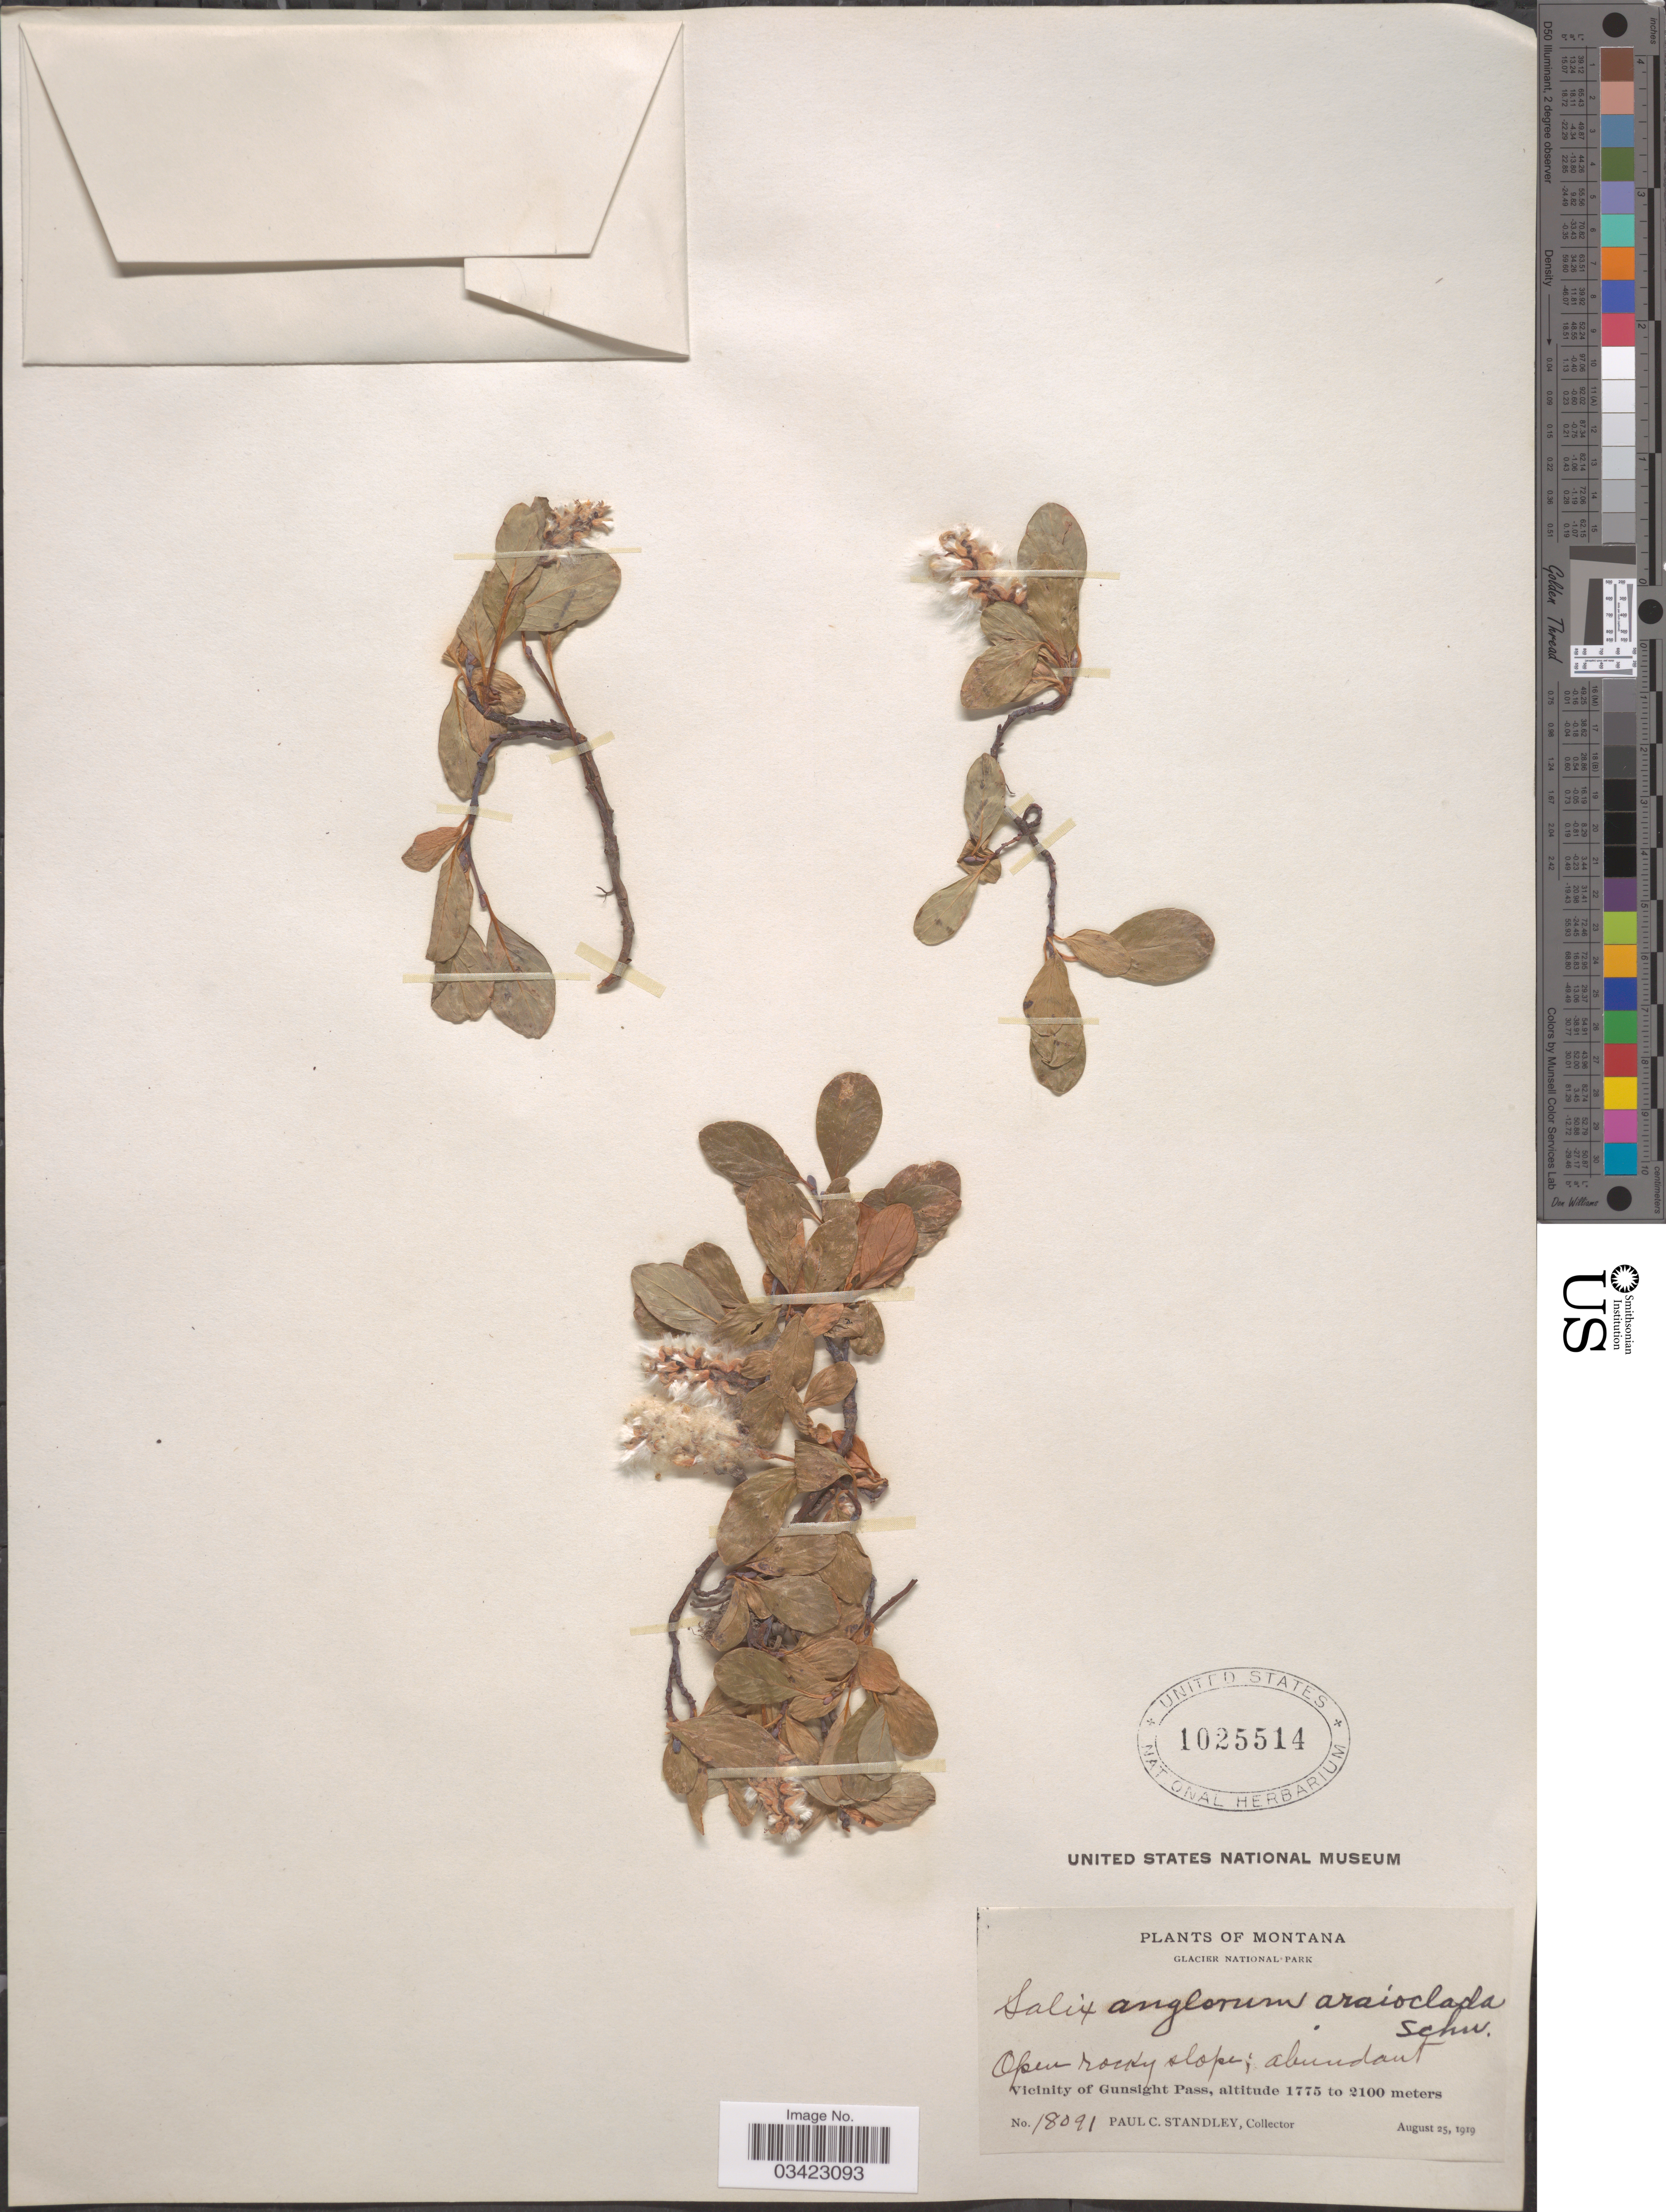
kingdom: Plantae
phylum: Tracheophyta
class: Magnoliopsida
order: Malpighiales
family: Salicaceae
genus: Salix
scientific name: Salix anglorum var. araioclada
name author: C.K. Schneid.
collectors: P. C. Standley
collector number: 18091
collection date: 1919-08-25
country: United States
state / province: Montana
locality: Glacier National Park. Vicinity of Gunsight Pass.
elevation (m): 1775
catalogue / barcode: US 1025514